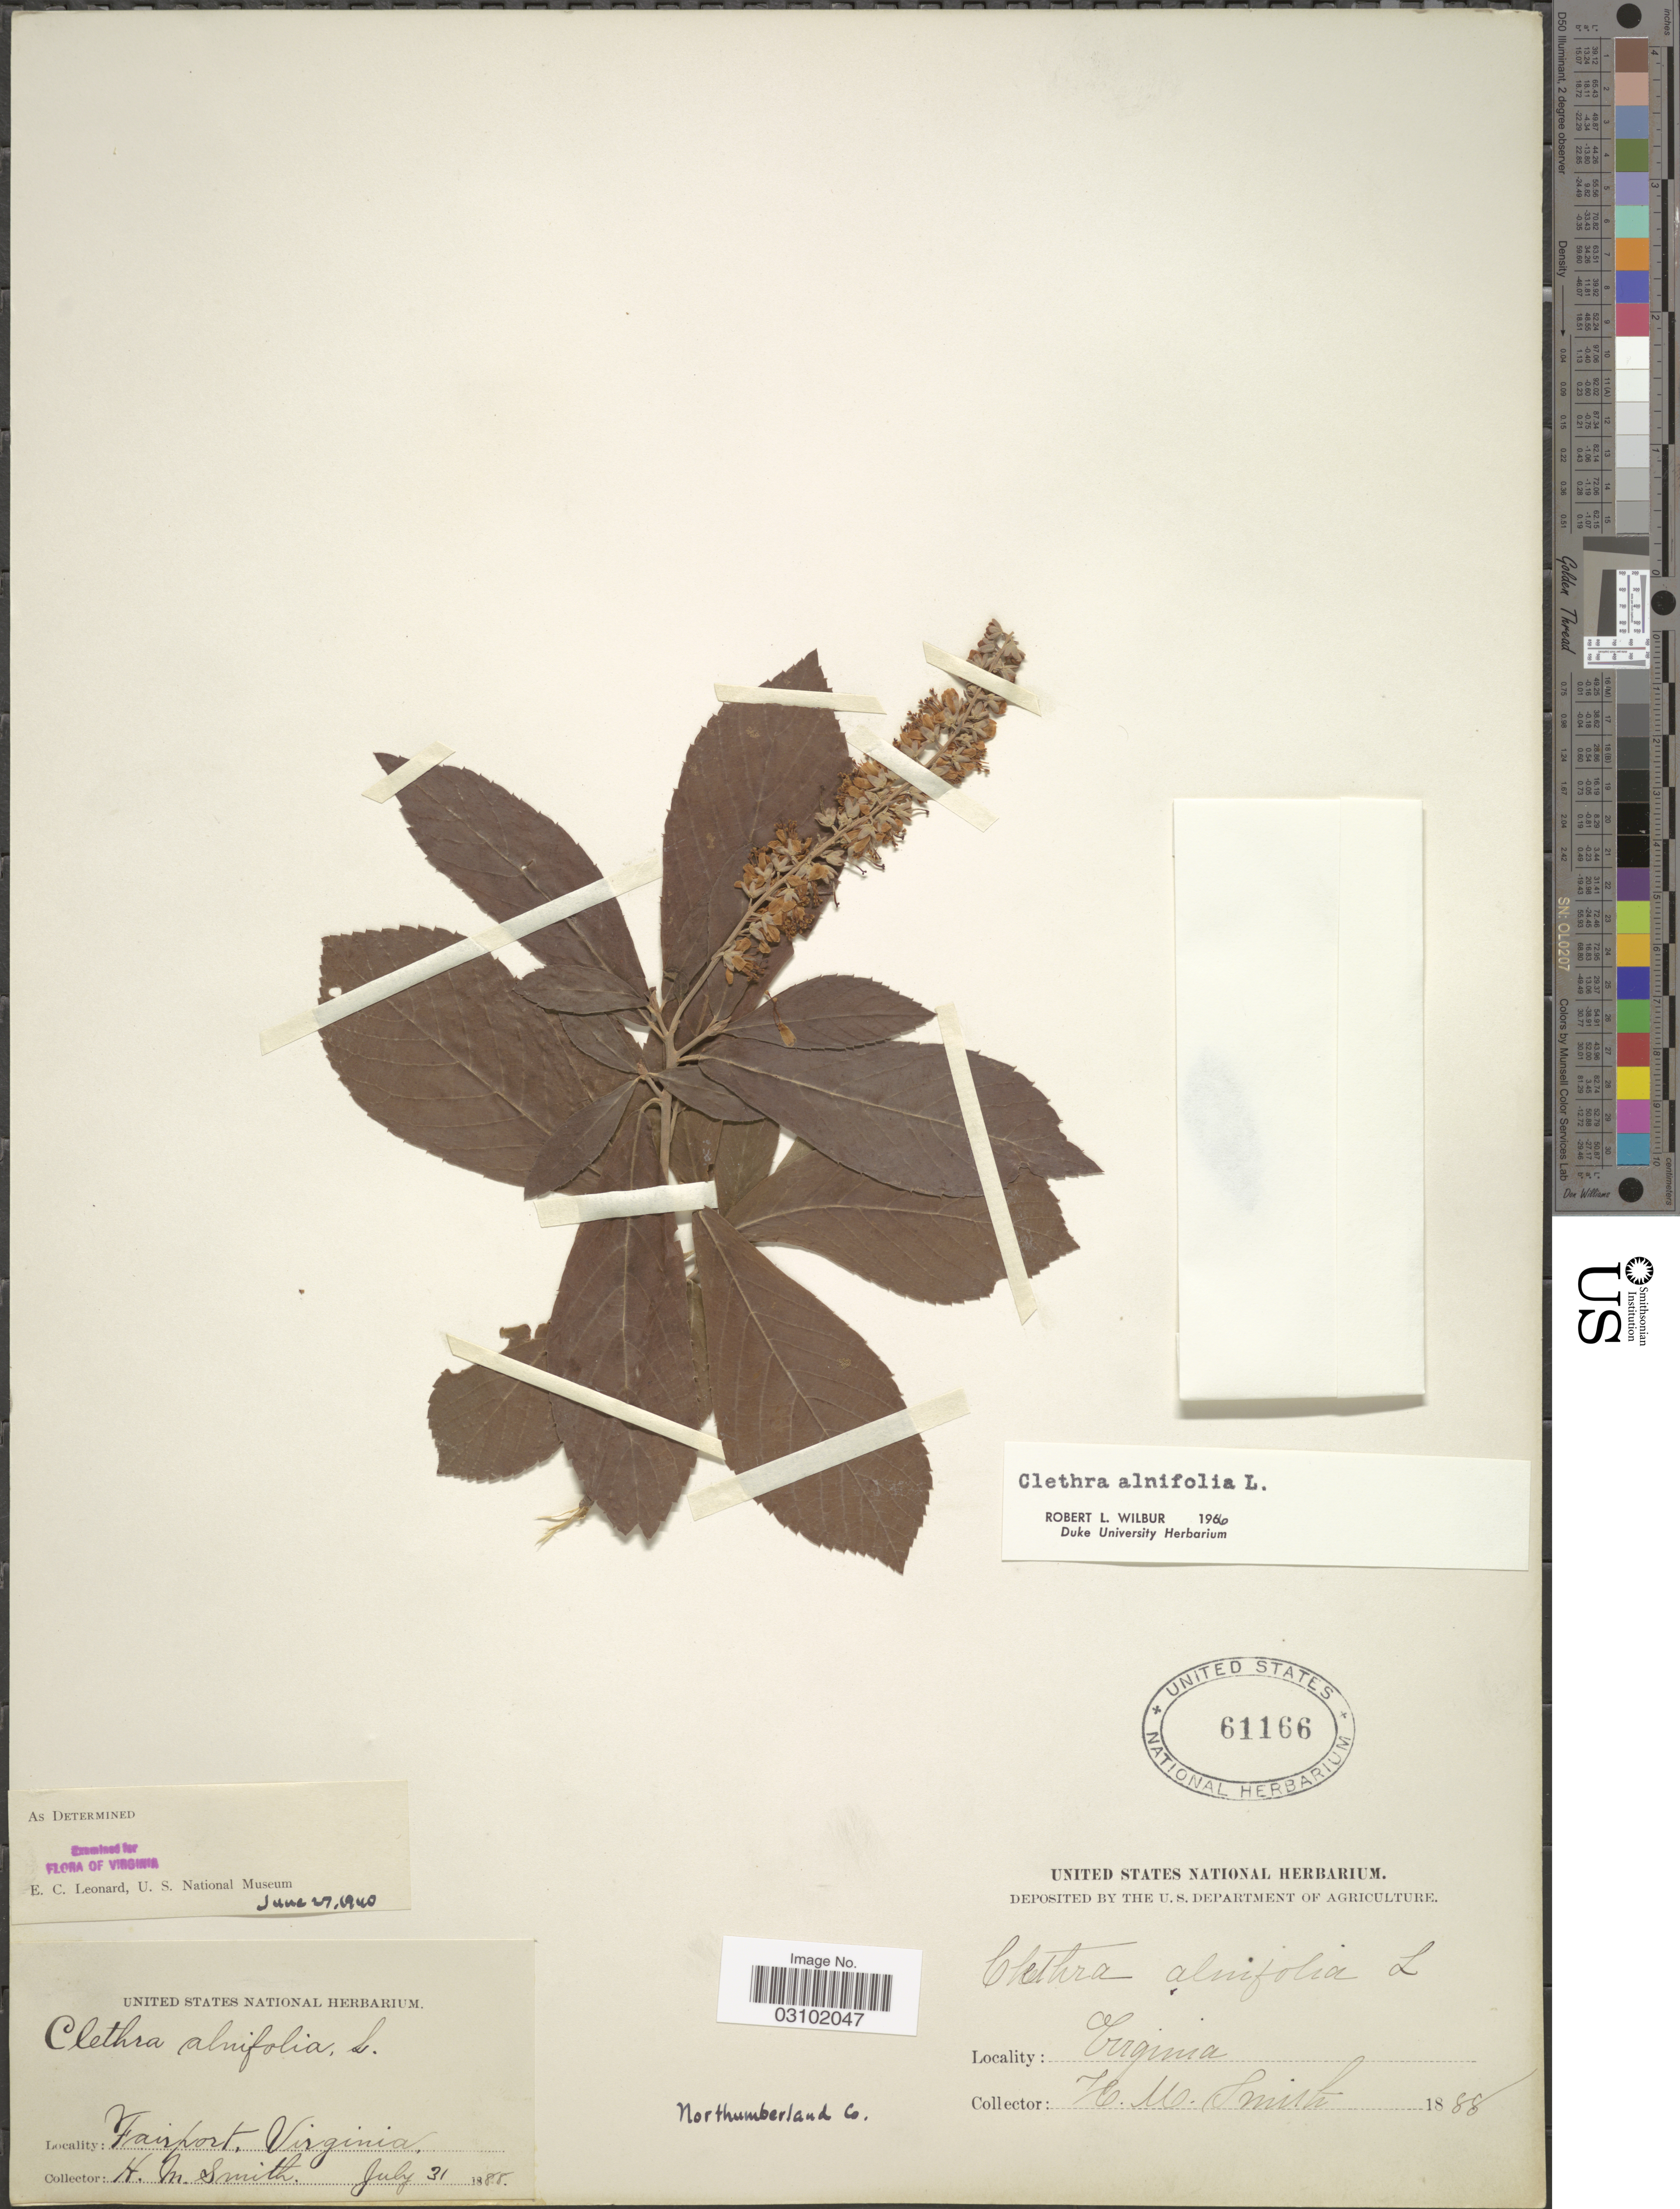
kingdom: Plantae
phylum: Tracheophyta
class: Magnoliopsida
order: Ericales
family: Clethraceae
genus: Clethra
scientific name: Clethra alnifolia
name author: L.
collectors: H. M. Smith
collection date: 1888-07-31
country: United States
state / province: Virginia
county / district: Northumberland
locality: Fairport. Northumberland Co.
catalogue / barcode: US 61166